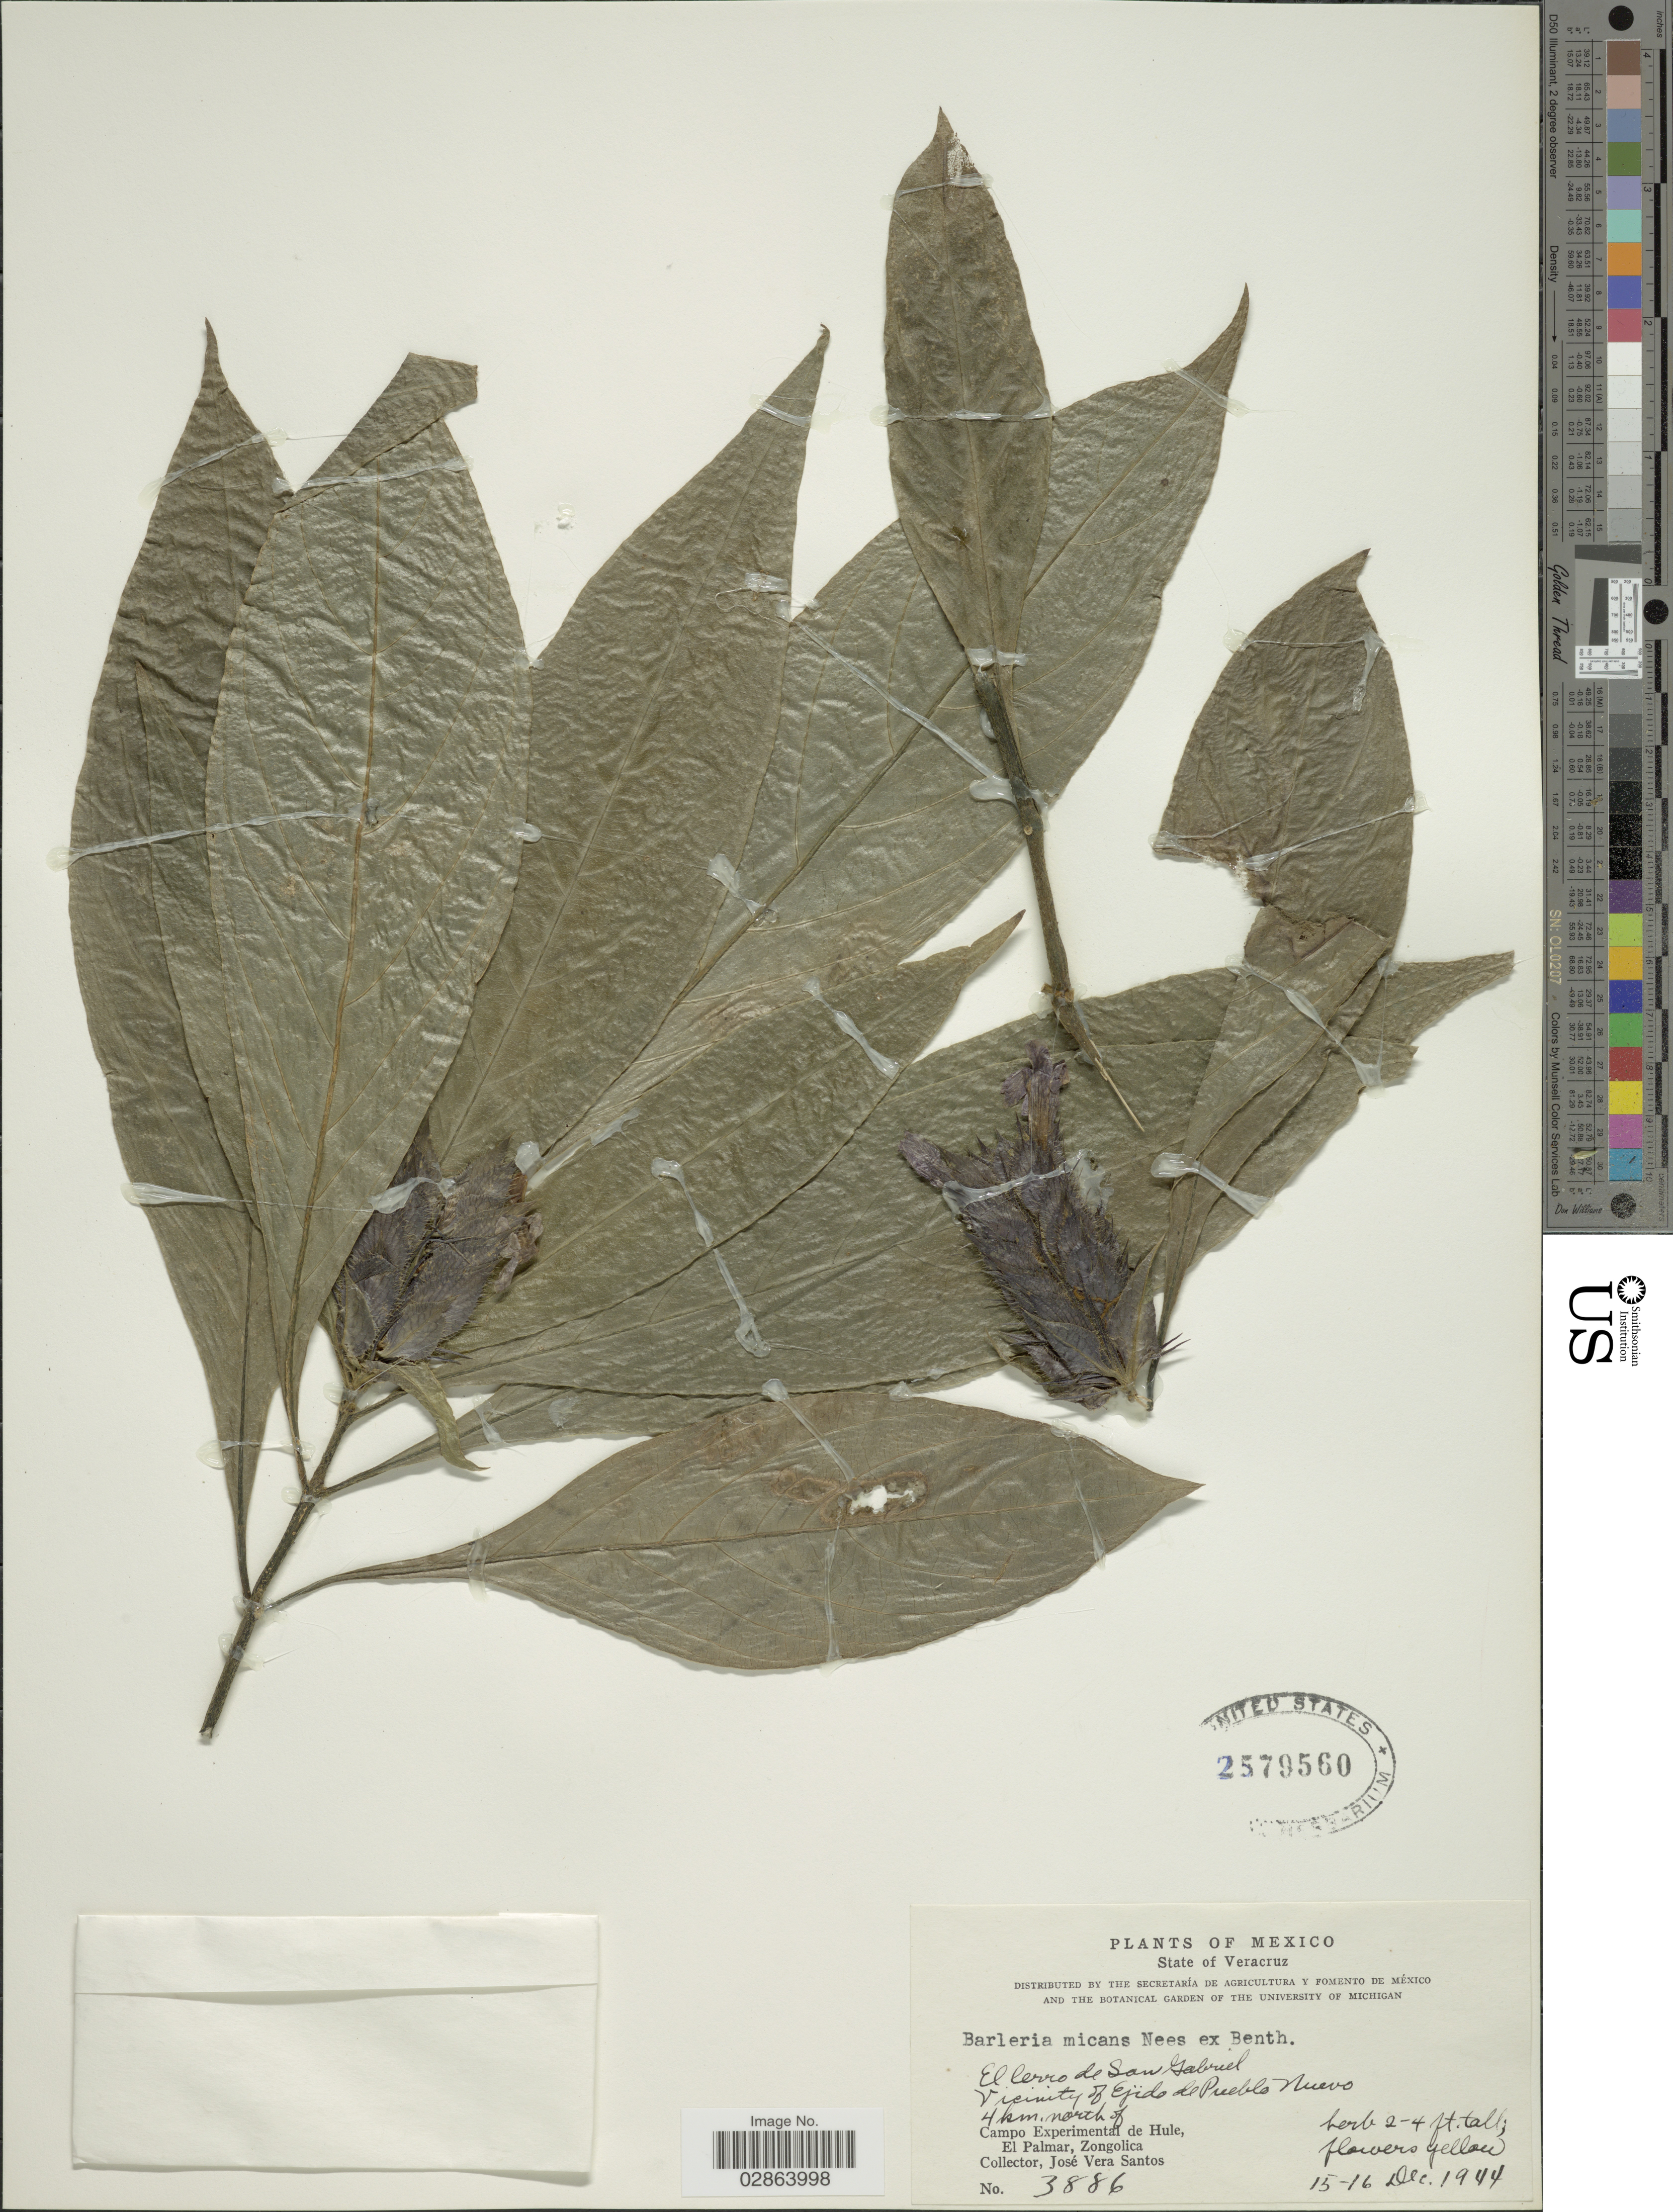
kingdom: Plantae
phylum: Tracheophyta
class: Magnoliopsida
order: Lamiales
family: Acanthaceae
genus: Barleria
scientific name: Barleria oenotheroides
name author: Dum. Cours.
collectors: J. Santos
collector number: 3886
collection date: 1944-12-15/1944-12-16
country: Mexico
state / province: Veracruz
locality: State of Veracruz, El Cerro de San Gabriel, Vicinity of Ejido de Pueblo Nuevo 4 km. north of Campo Experimental de Hule, El Palmar, Zongolica.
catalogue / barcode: US 2579560